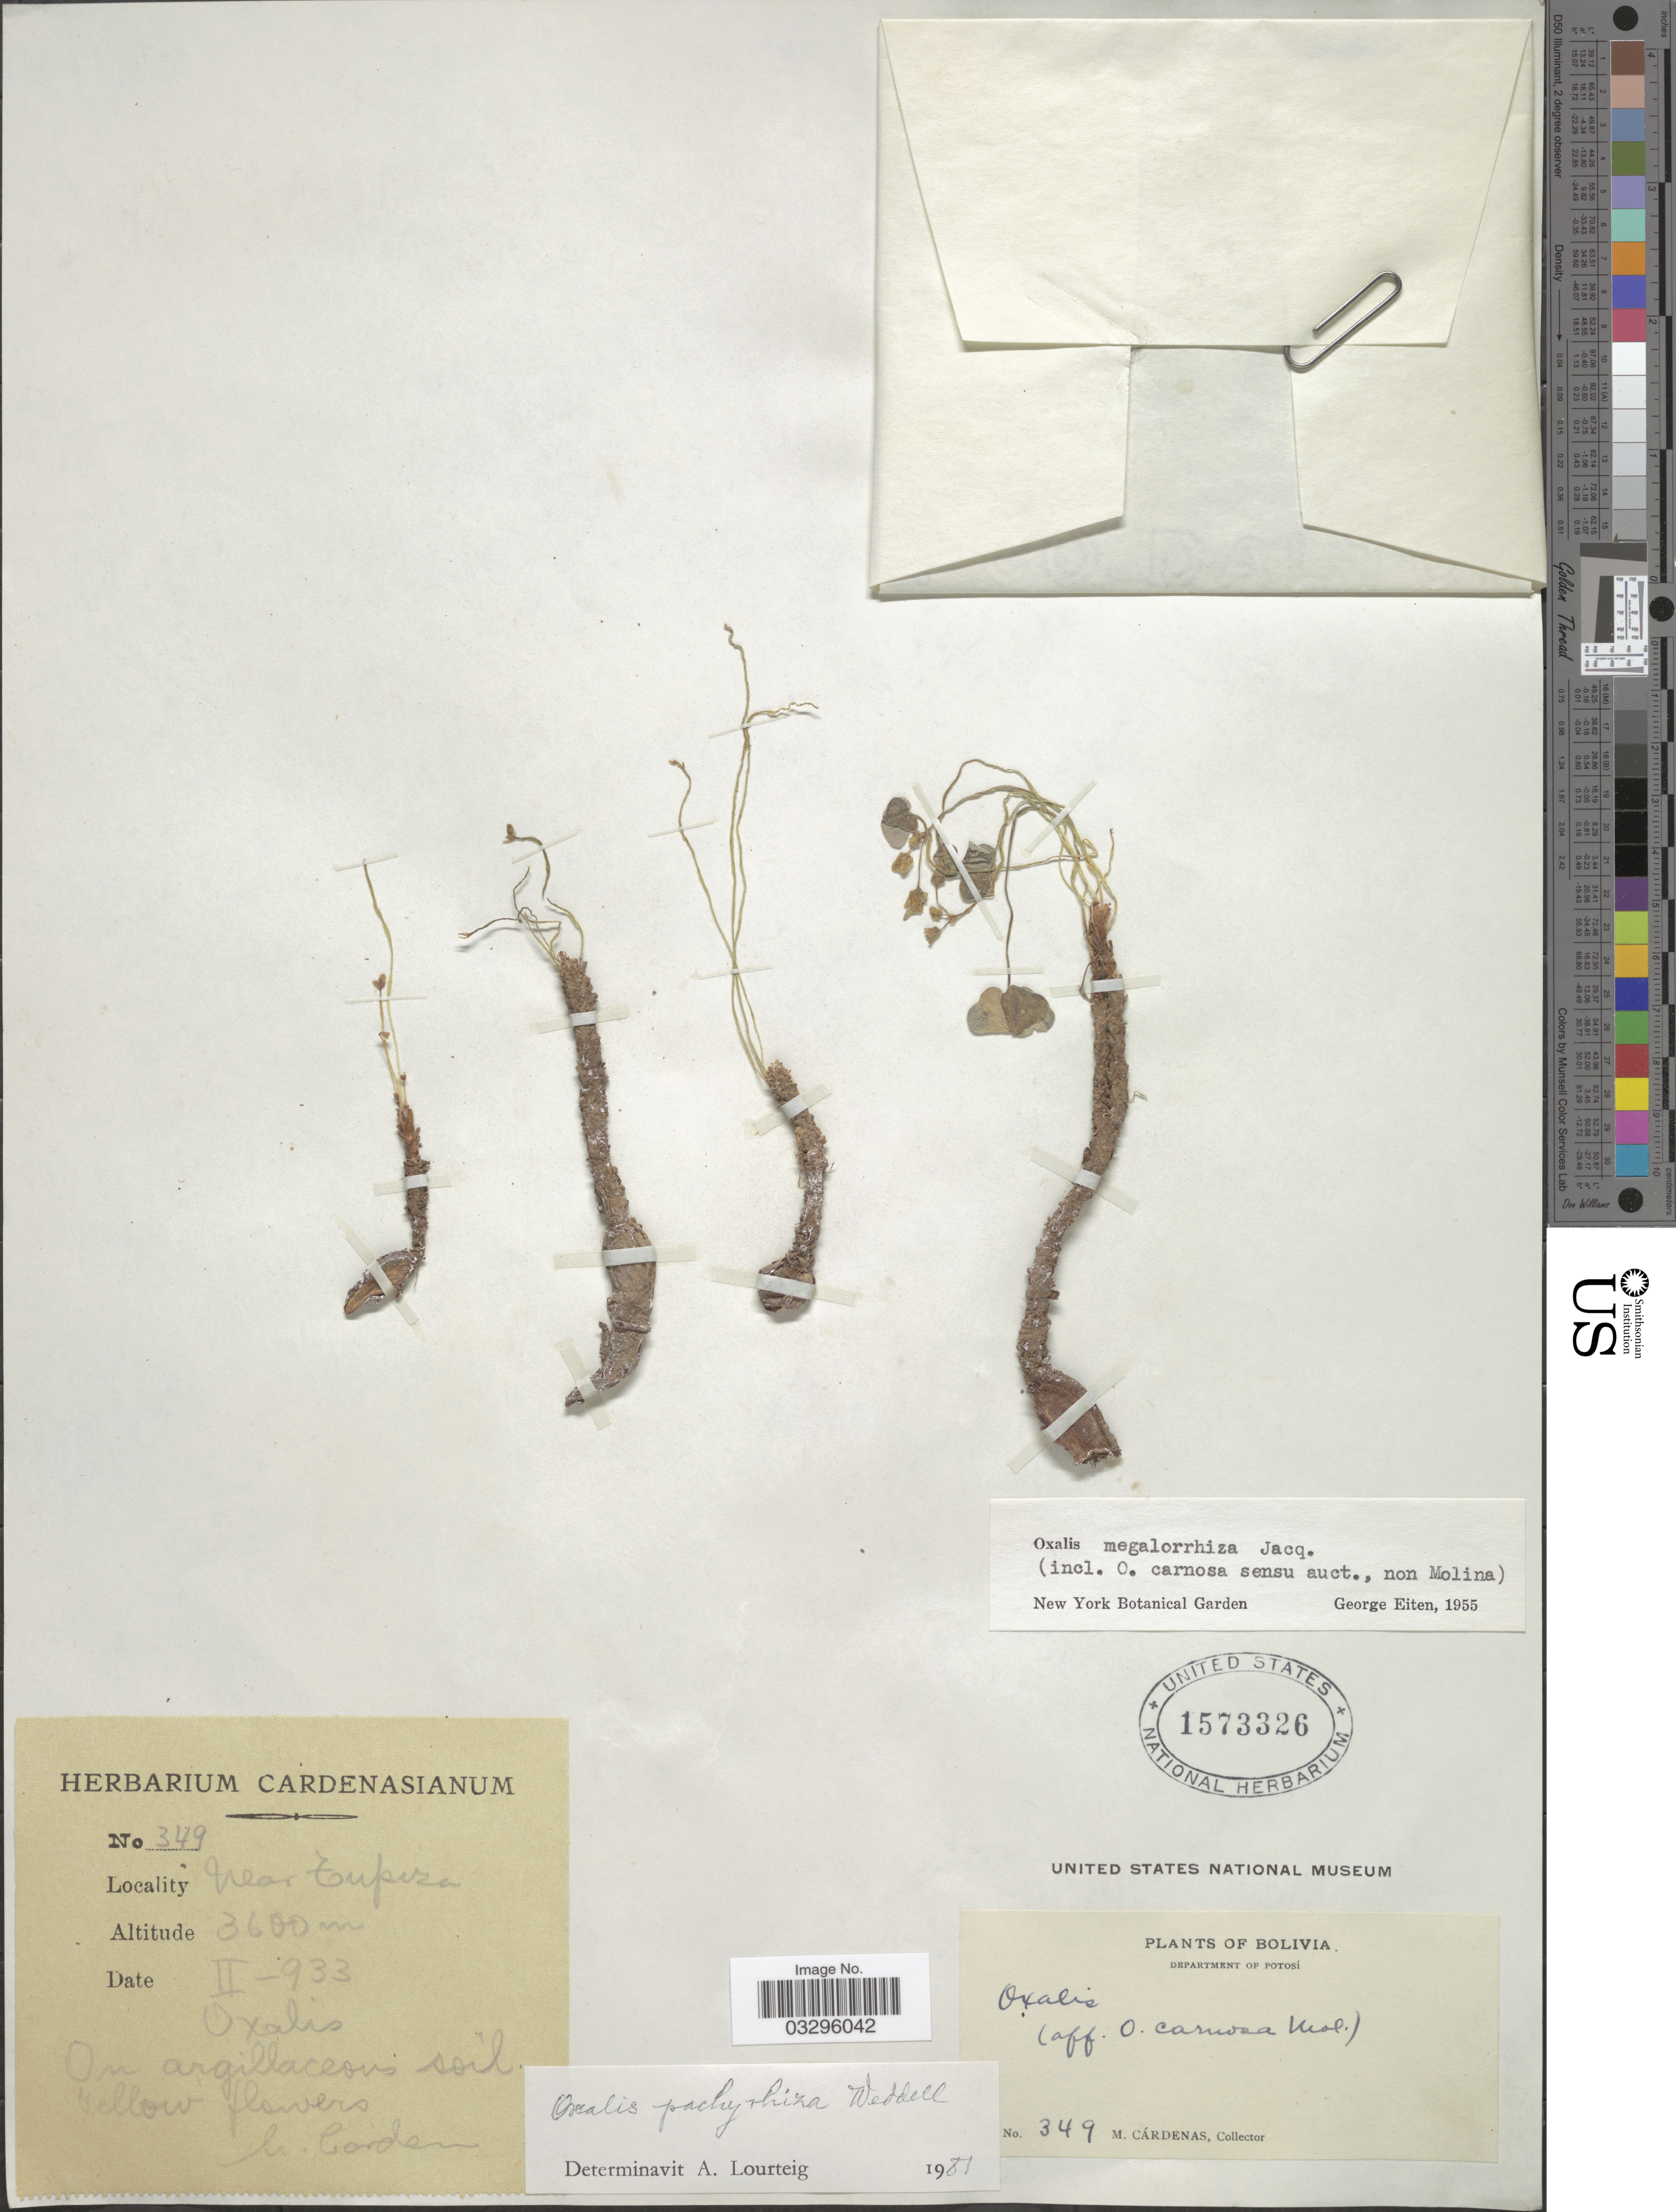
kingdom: Plantae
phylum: Tracheophyta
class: Magnoliopsida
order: Oxalidales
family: Oxalidaceae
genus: Oxalis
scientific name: Oxalis pachyrrhiza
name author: Wedd.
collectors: M. Cárdenas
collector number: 349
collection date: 1933-02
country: Bolivia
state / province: Potosi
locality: Department of Potosí. Near Tupiza.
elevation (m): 3600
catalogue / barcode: US 1573326